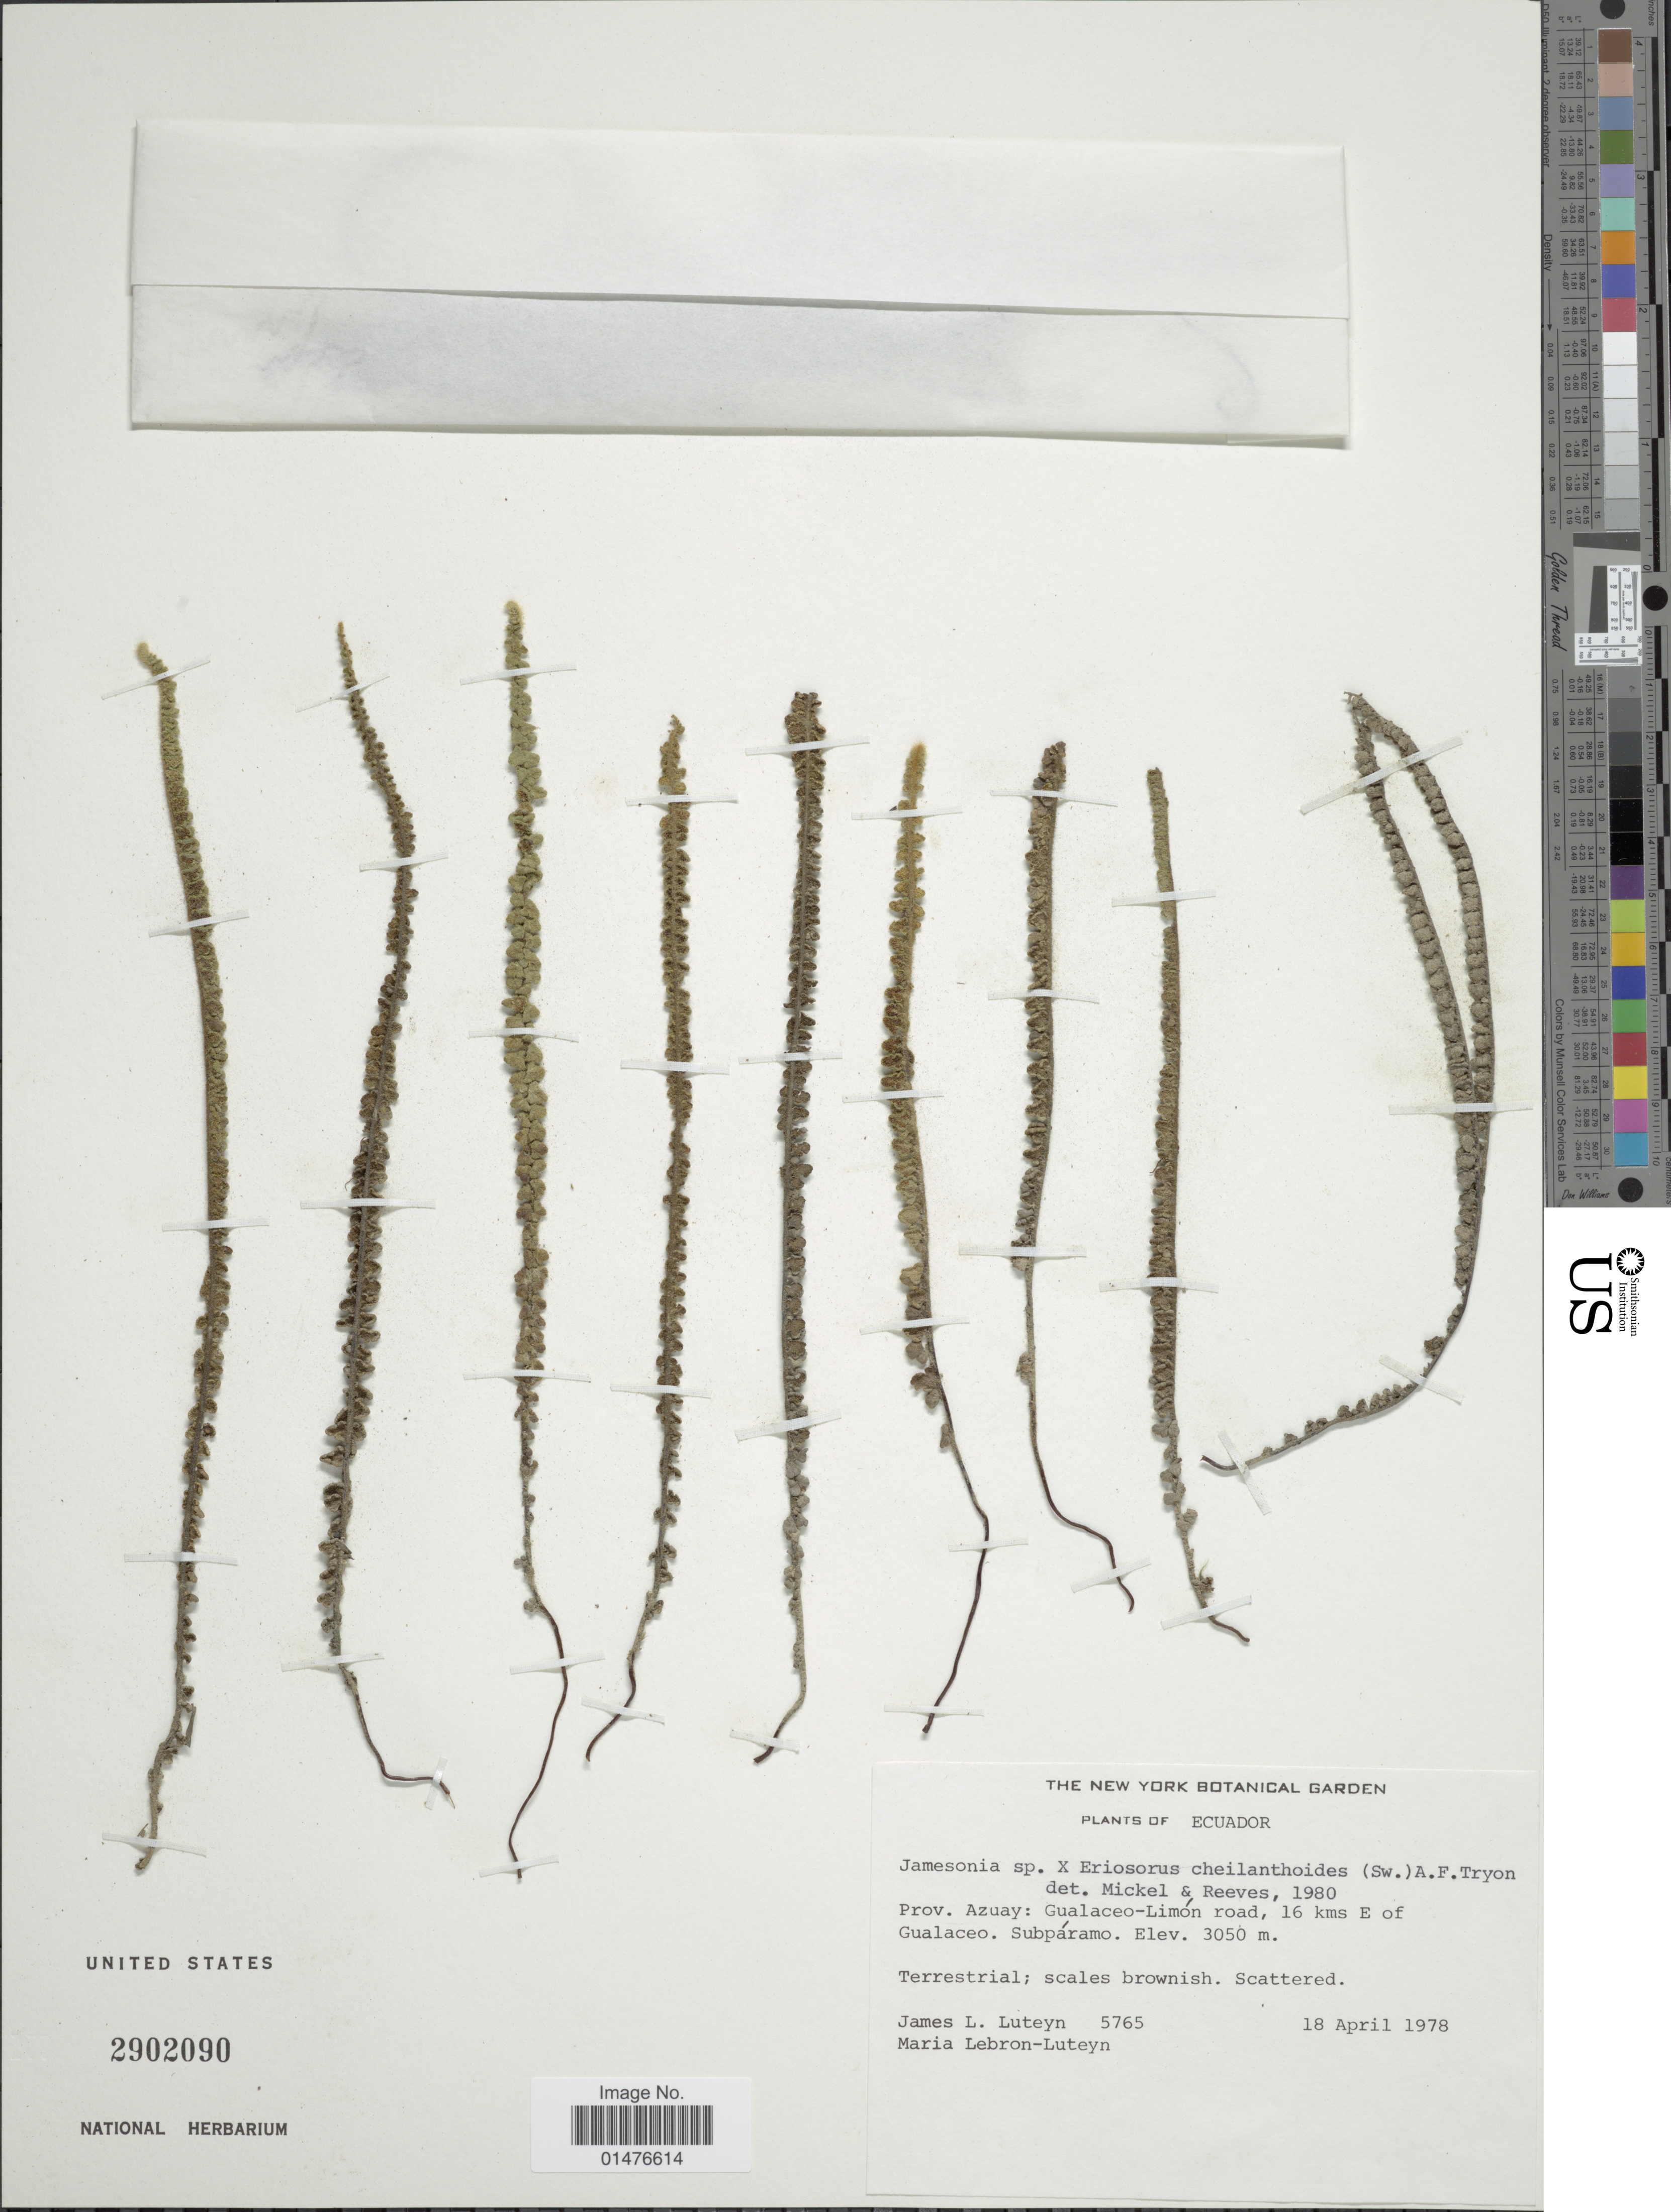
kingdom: Plantae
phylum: Tracheophyta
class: Polypodiopsida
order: Polypodiales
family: Pteridaceae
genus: Jamesonia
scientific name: Jamesonia sp.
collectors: J. L. Luteyn & M. L. Lebrón-Luteyn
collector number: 5765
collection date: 1978-04-18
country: Ecuador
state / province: Azuay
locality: Gualaceo-Limón road, 16 kms E of Gualaceo. Subpáramo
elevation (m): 3050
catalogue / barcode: US 2902090